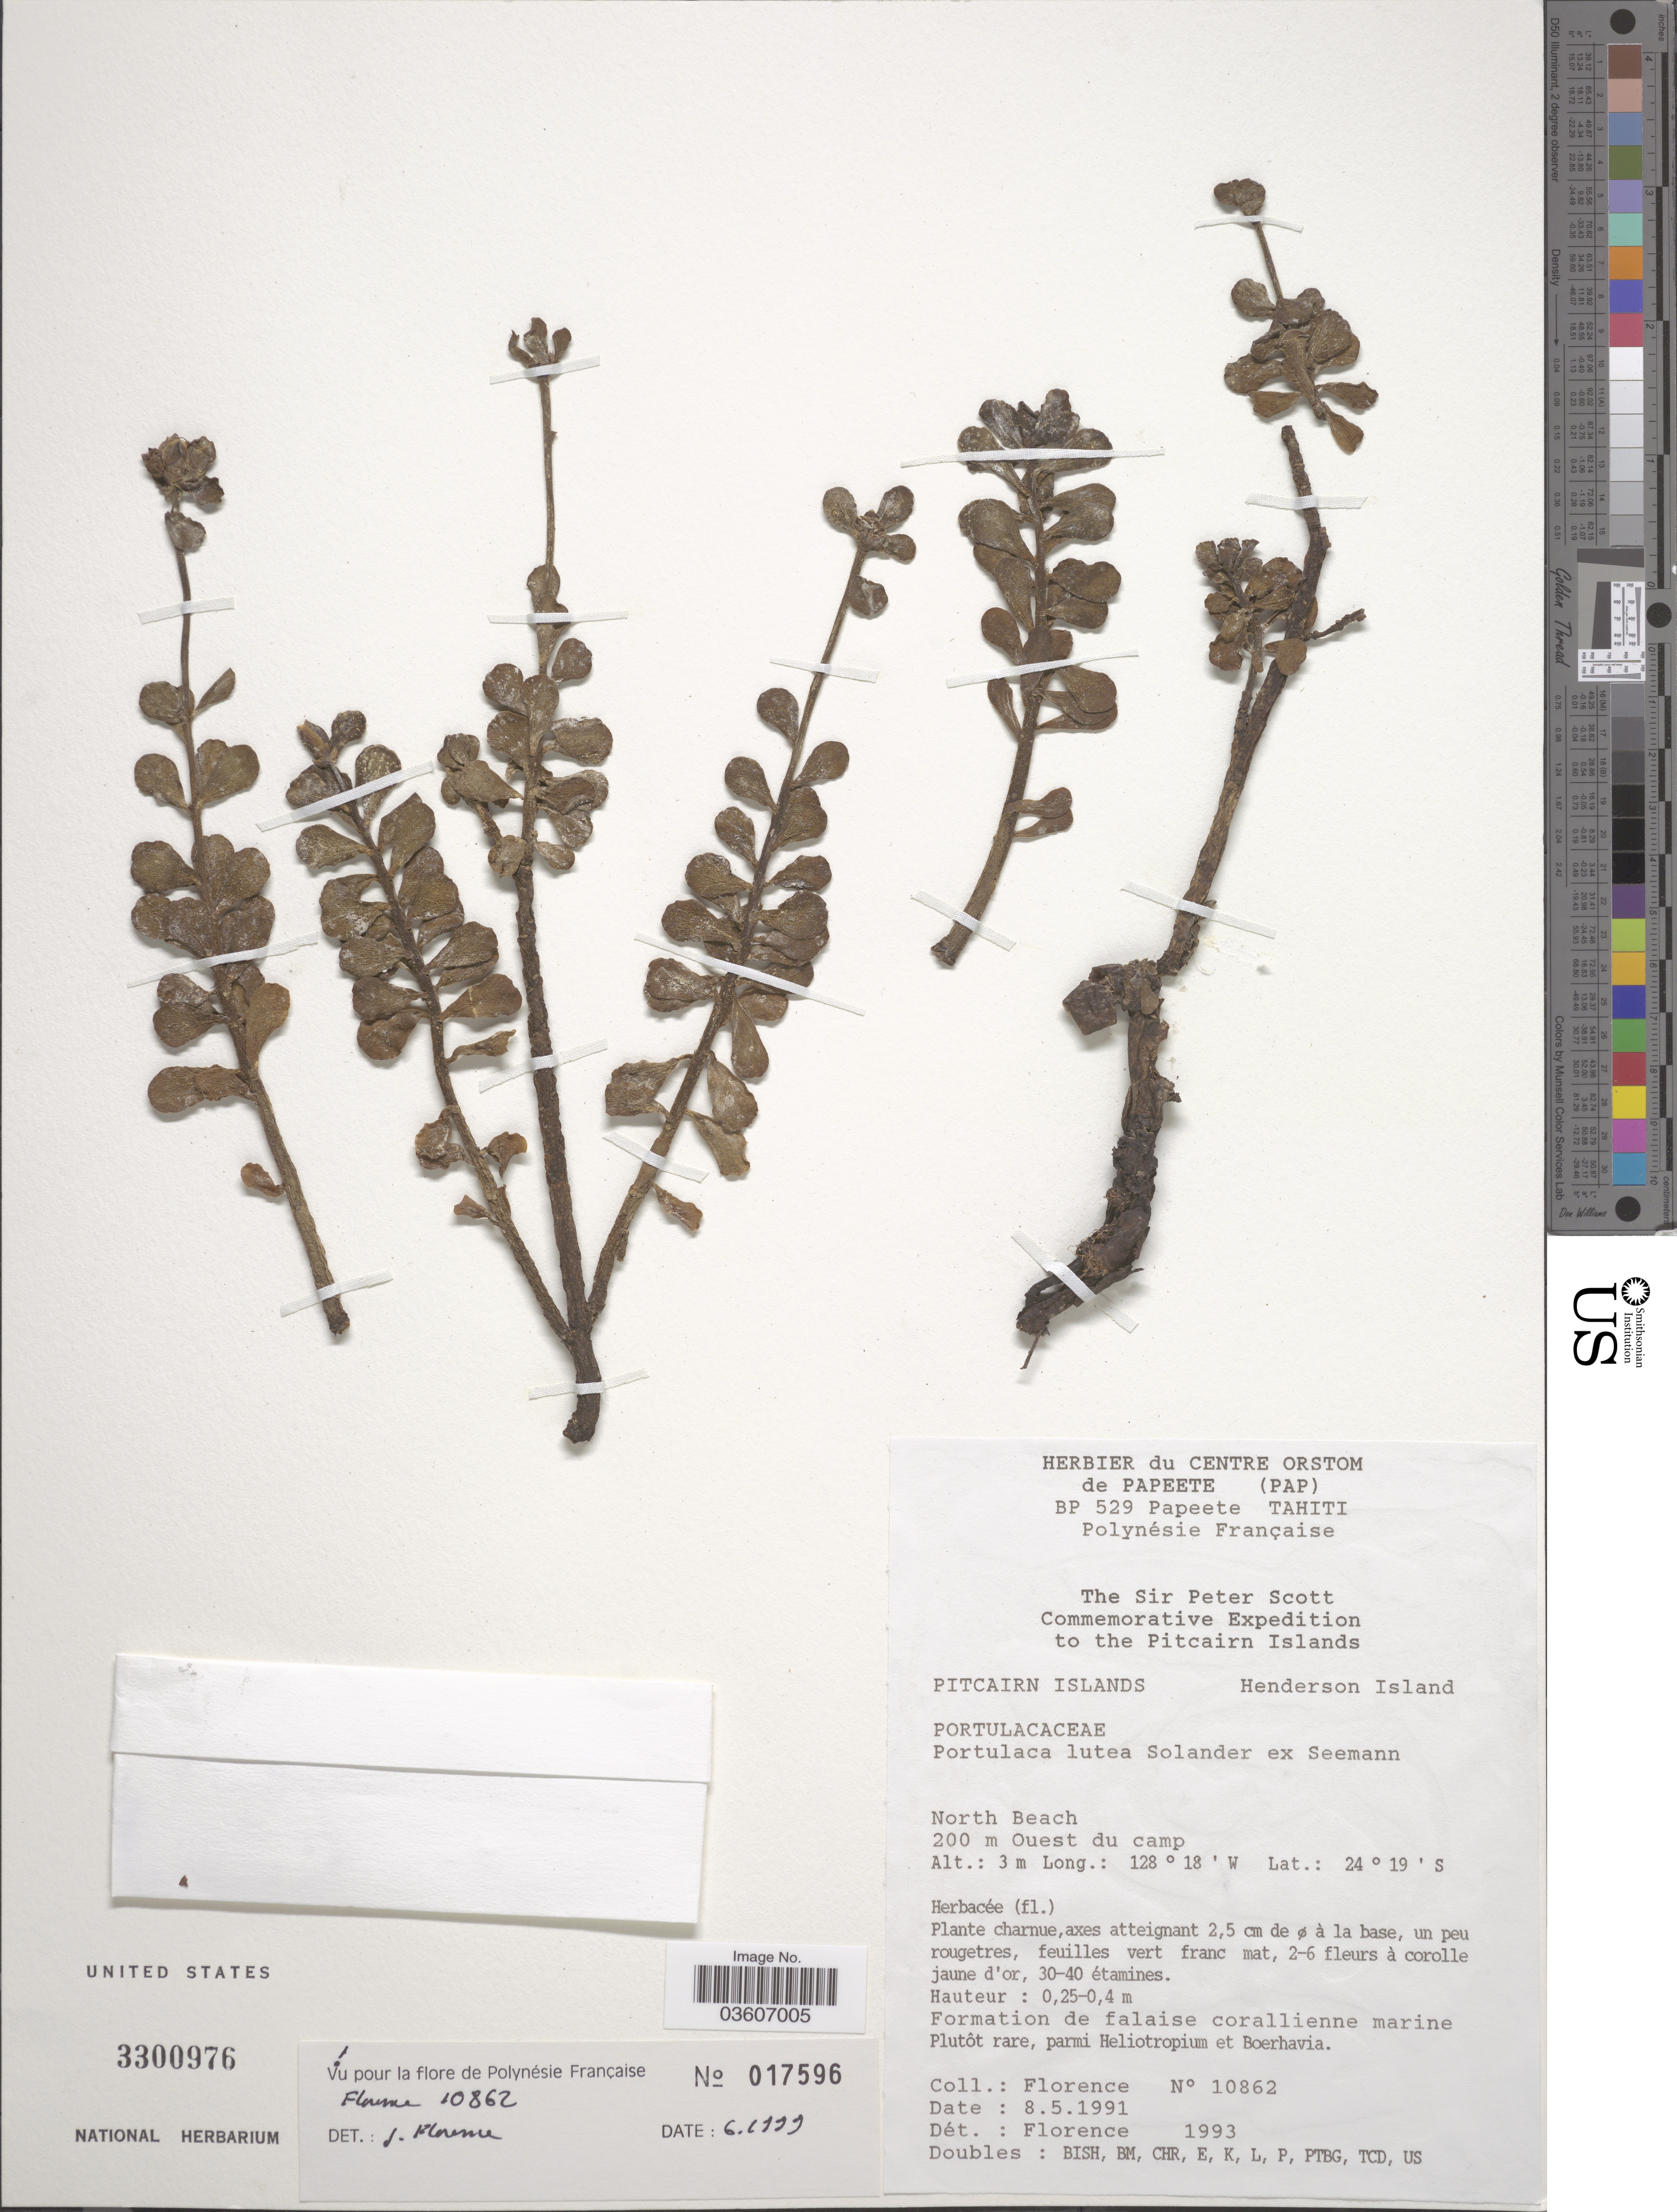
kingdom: Plantae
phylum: Tracheophyta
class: Magnoliopsida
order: Caryophyllales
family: Portulacaceae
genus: Portulaca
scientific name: Portulaca lutea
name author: Sol. ex G. Forst.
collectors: -. Florence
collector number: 10862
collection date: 1991-05-08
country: Pitcairn Islands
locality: Pitcairn Islands. Henderson Island. North Beach. 200 m Ouest du camp.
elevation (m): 3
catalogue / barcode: US 3300976